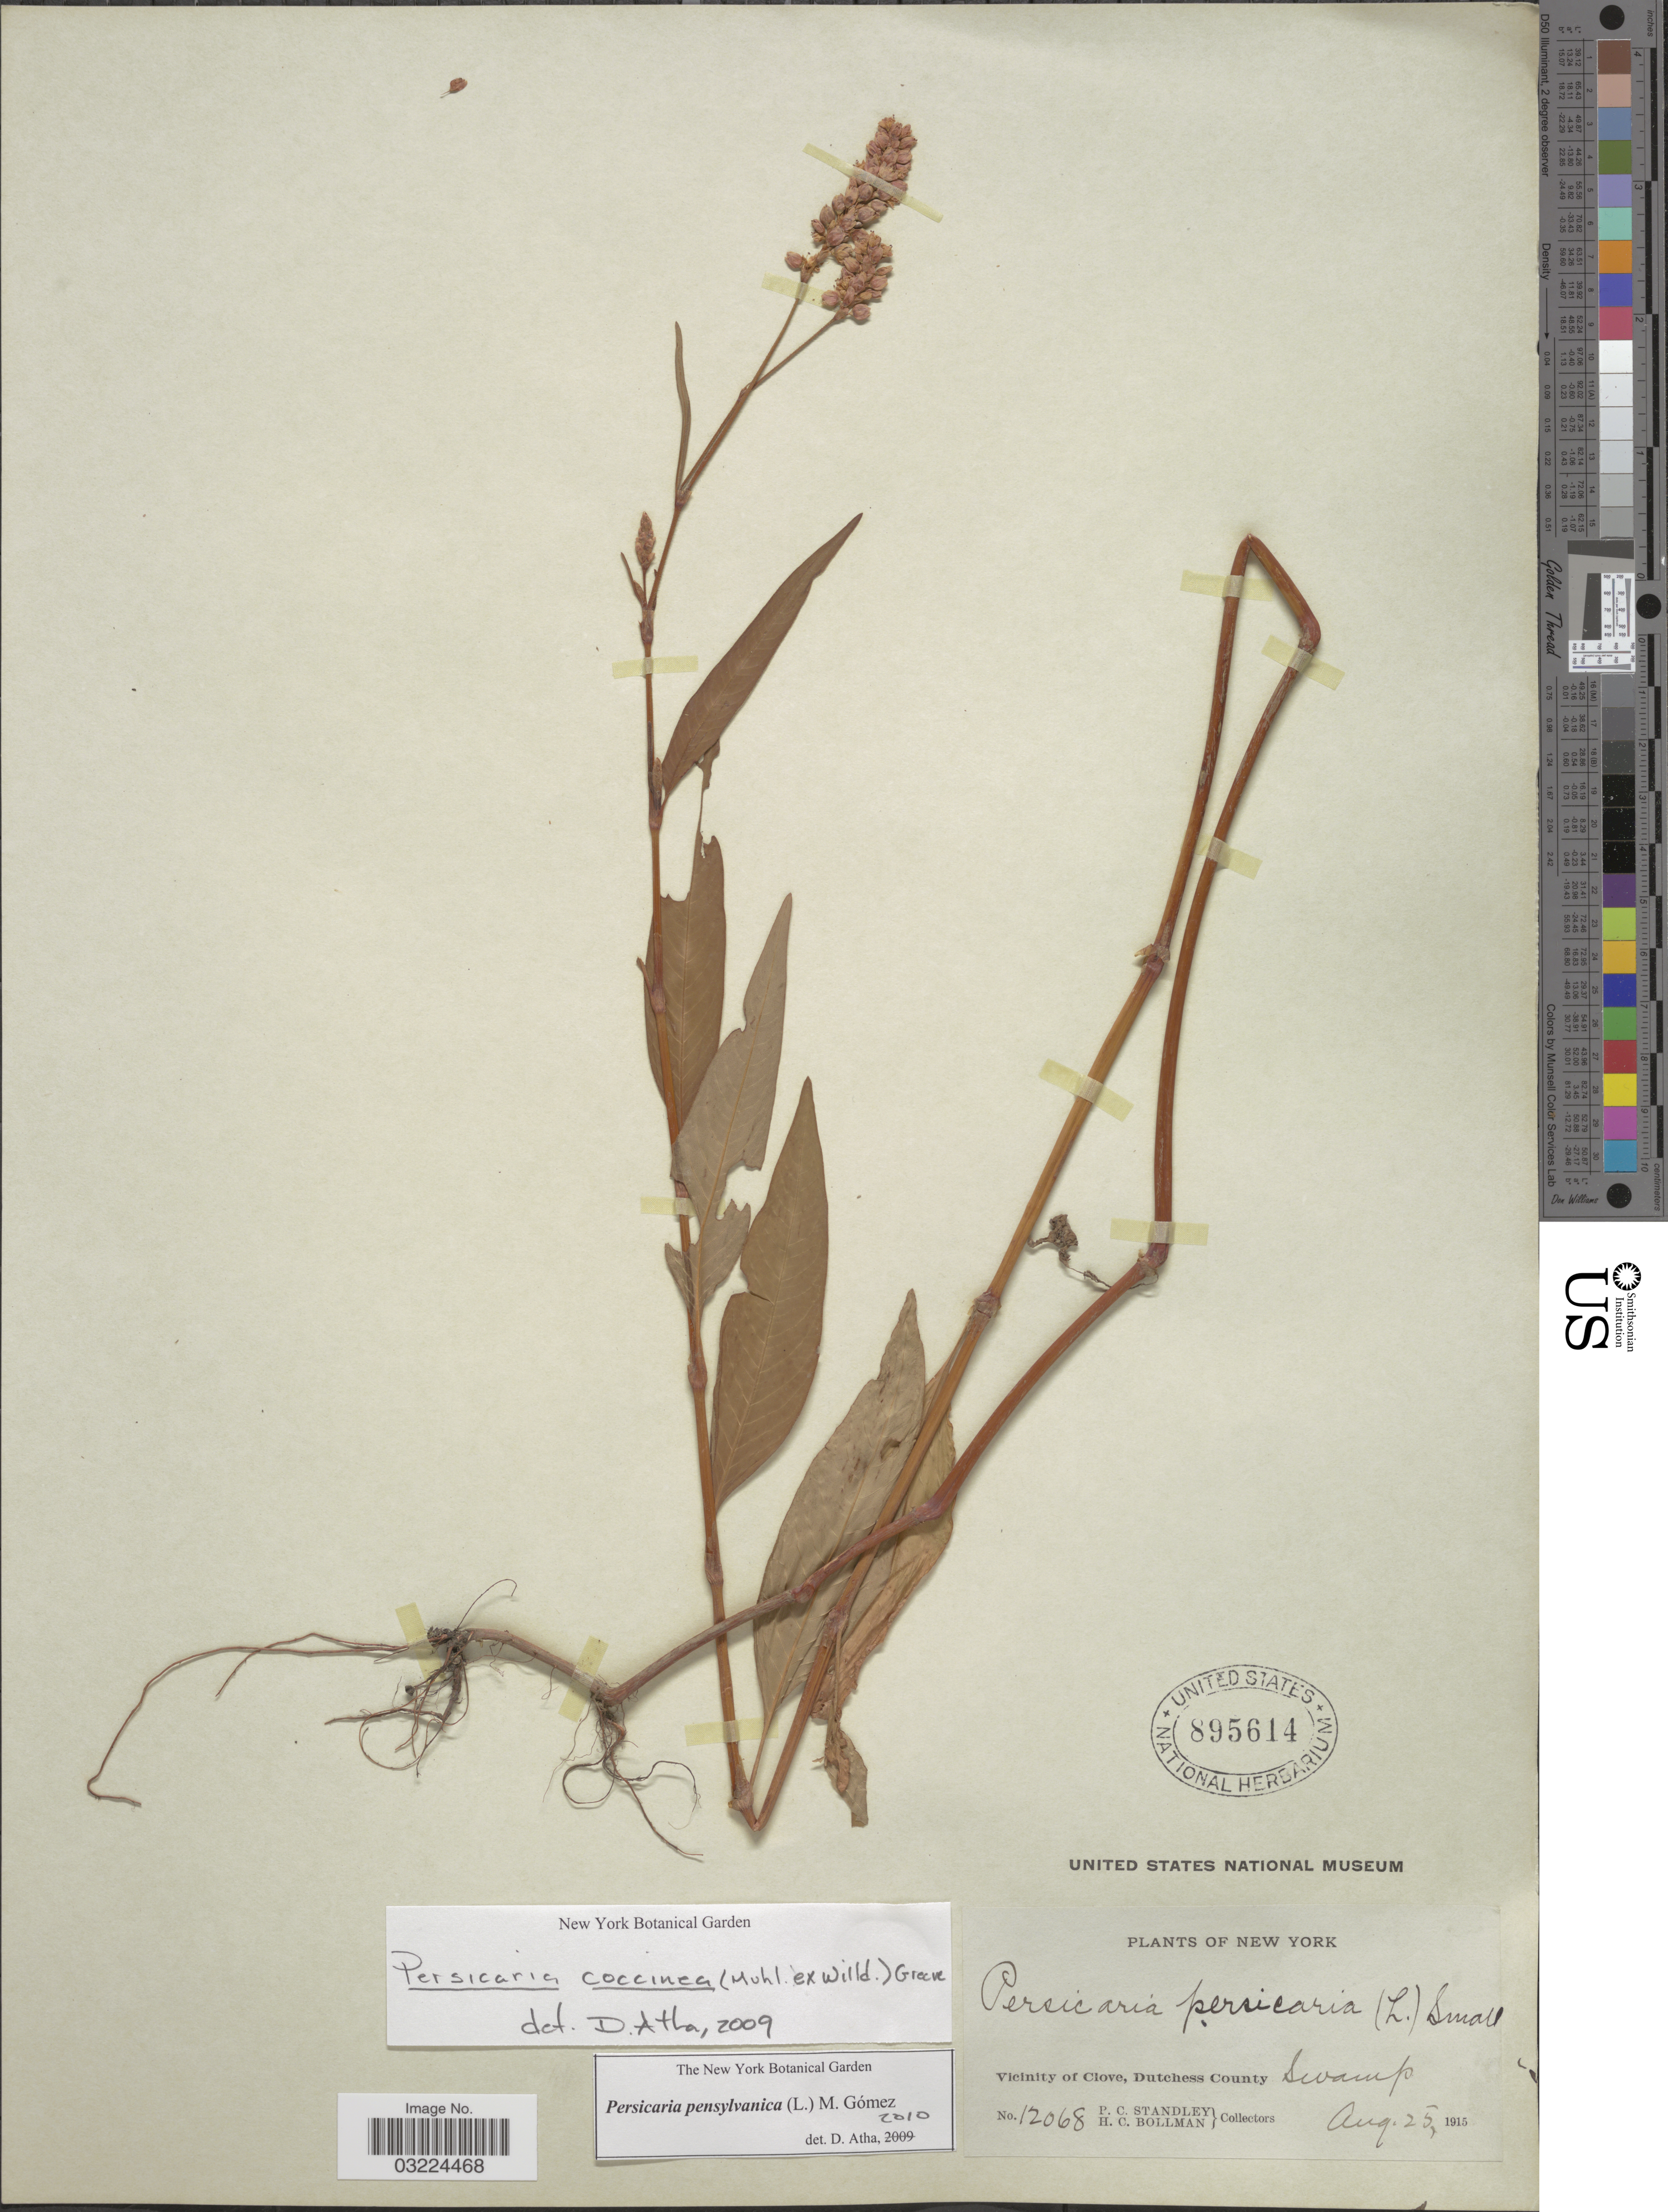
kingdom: Plantae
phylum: Tracheophyta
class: Magnoliopsida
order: Caryophyllales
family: Polygonaceae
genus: Persicaria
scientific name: Persicaria pensylvanica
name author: (L.) M. Gómez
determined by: Atha, D. E.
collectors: P. C. Standley & H. C. Bollman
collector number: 12068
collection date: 1915-08-25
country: United States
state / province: New York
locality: Vicinity of Clove, Dutchess County.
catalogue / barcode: US 895614